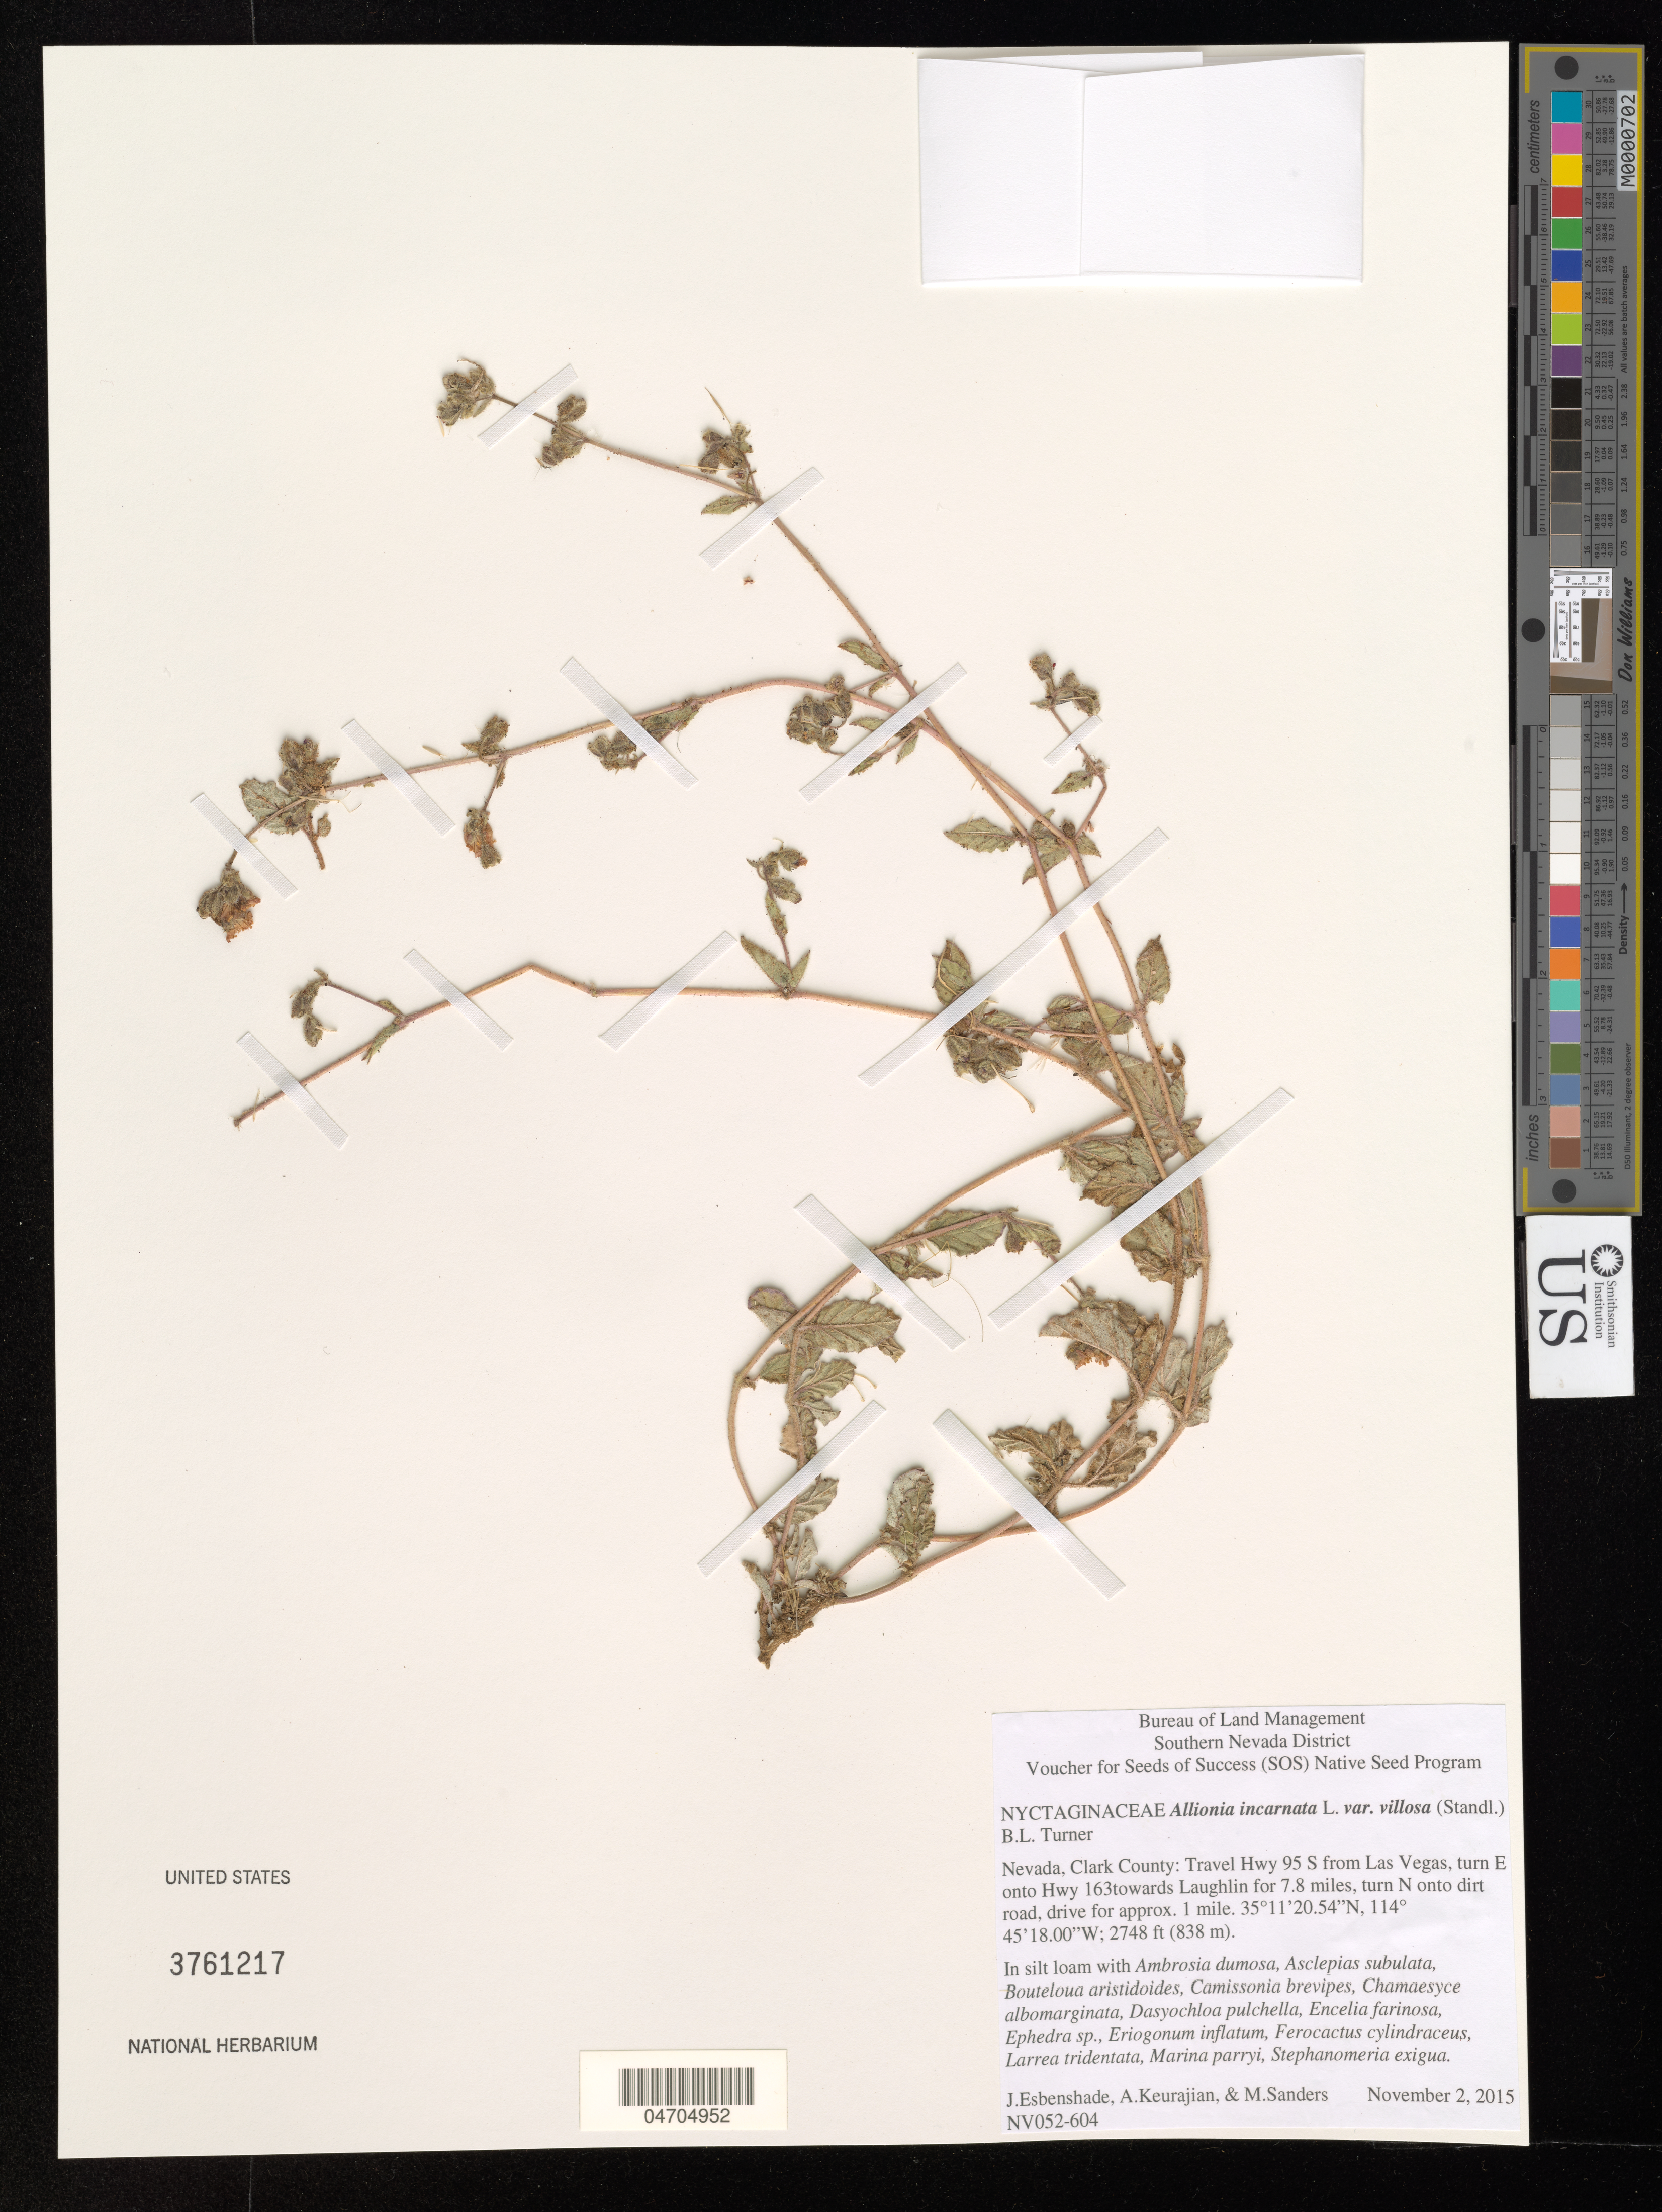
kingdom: Plantae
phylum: Tracheophyta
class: Magnoliopsida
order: Caryophyllales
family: Nyctaginaceae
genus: Allionia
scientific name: Allionia incarnata var. villosa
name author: (Standl.) B.L. Turner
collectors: J. Esbenshade, A. Keurajian & M. Sanders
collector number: NV052-604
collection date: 2015-11-02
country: United States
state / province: Nevada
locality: Southern Nevada District. Clark County: Travel Hwy 95 S from Las Vegas, turn E onto Hwy 163 towards Laughlin for 7.8 miles, turn N onto dirt road, drive for approx. 1 mile.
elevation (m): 838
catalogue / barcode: US 3761217